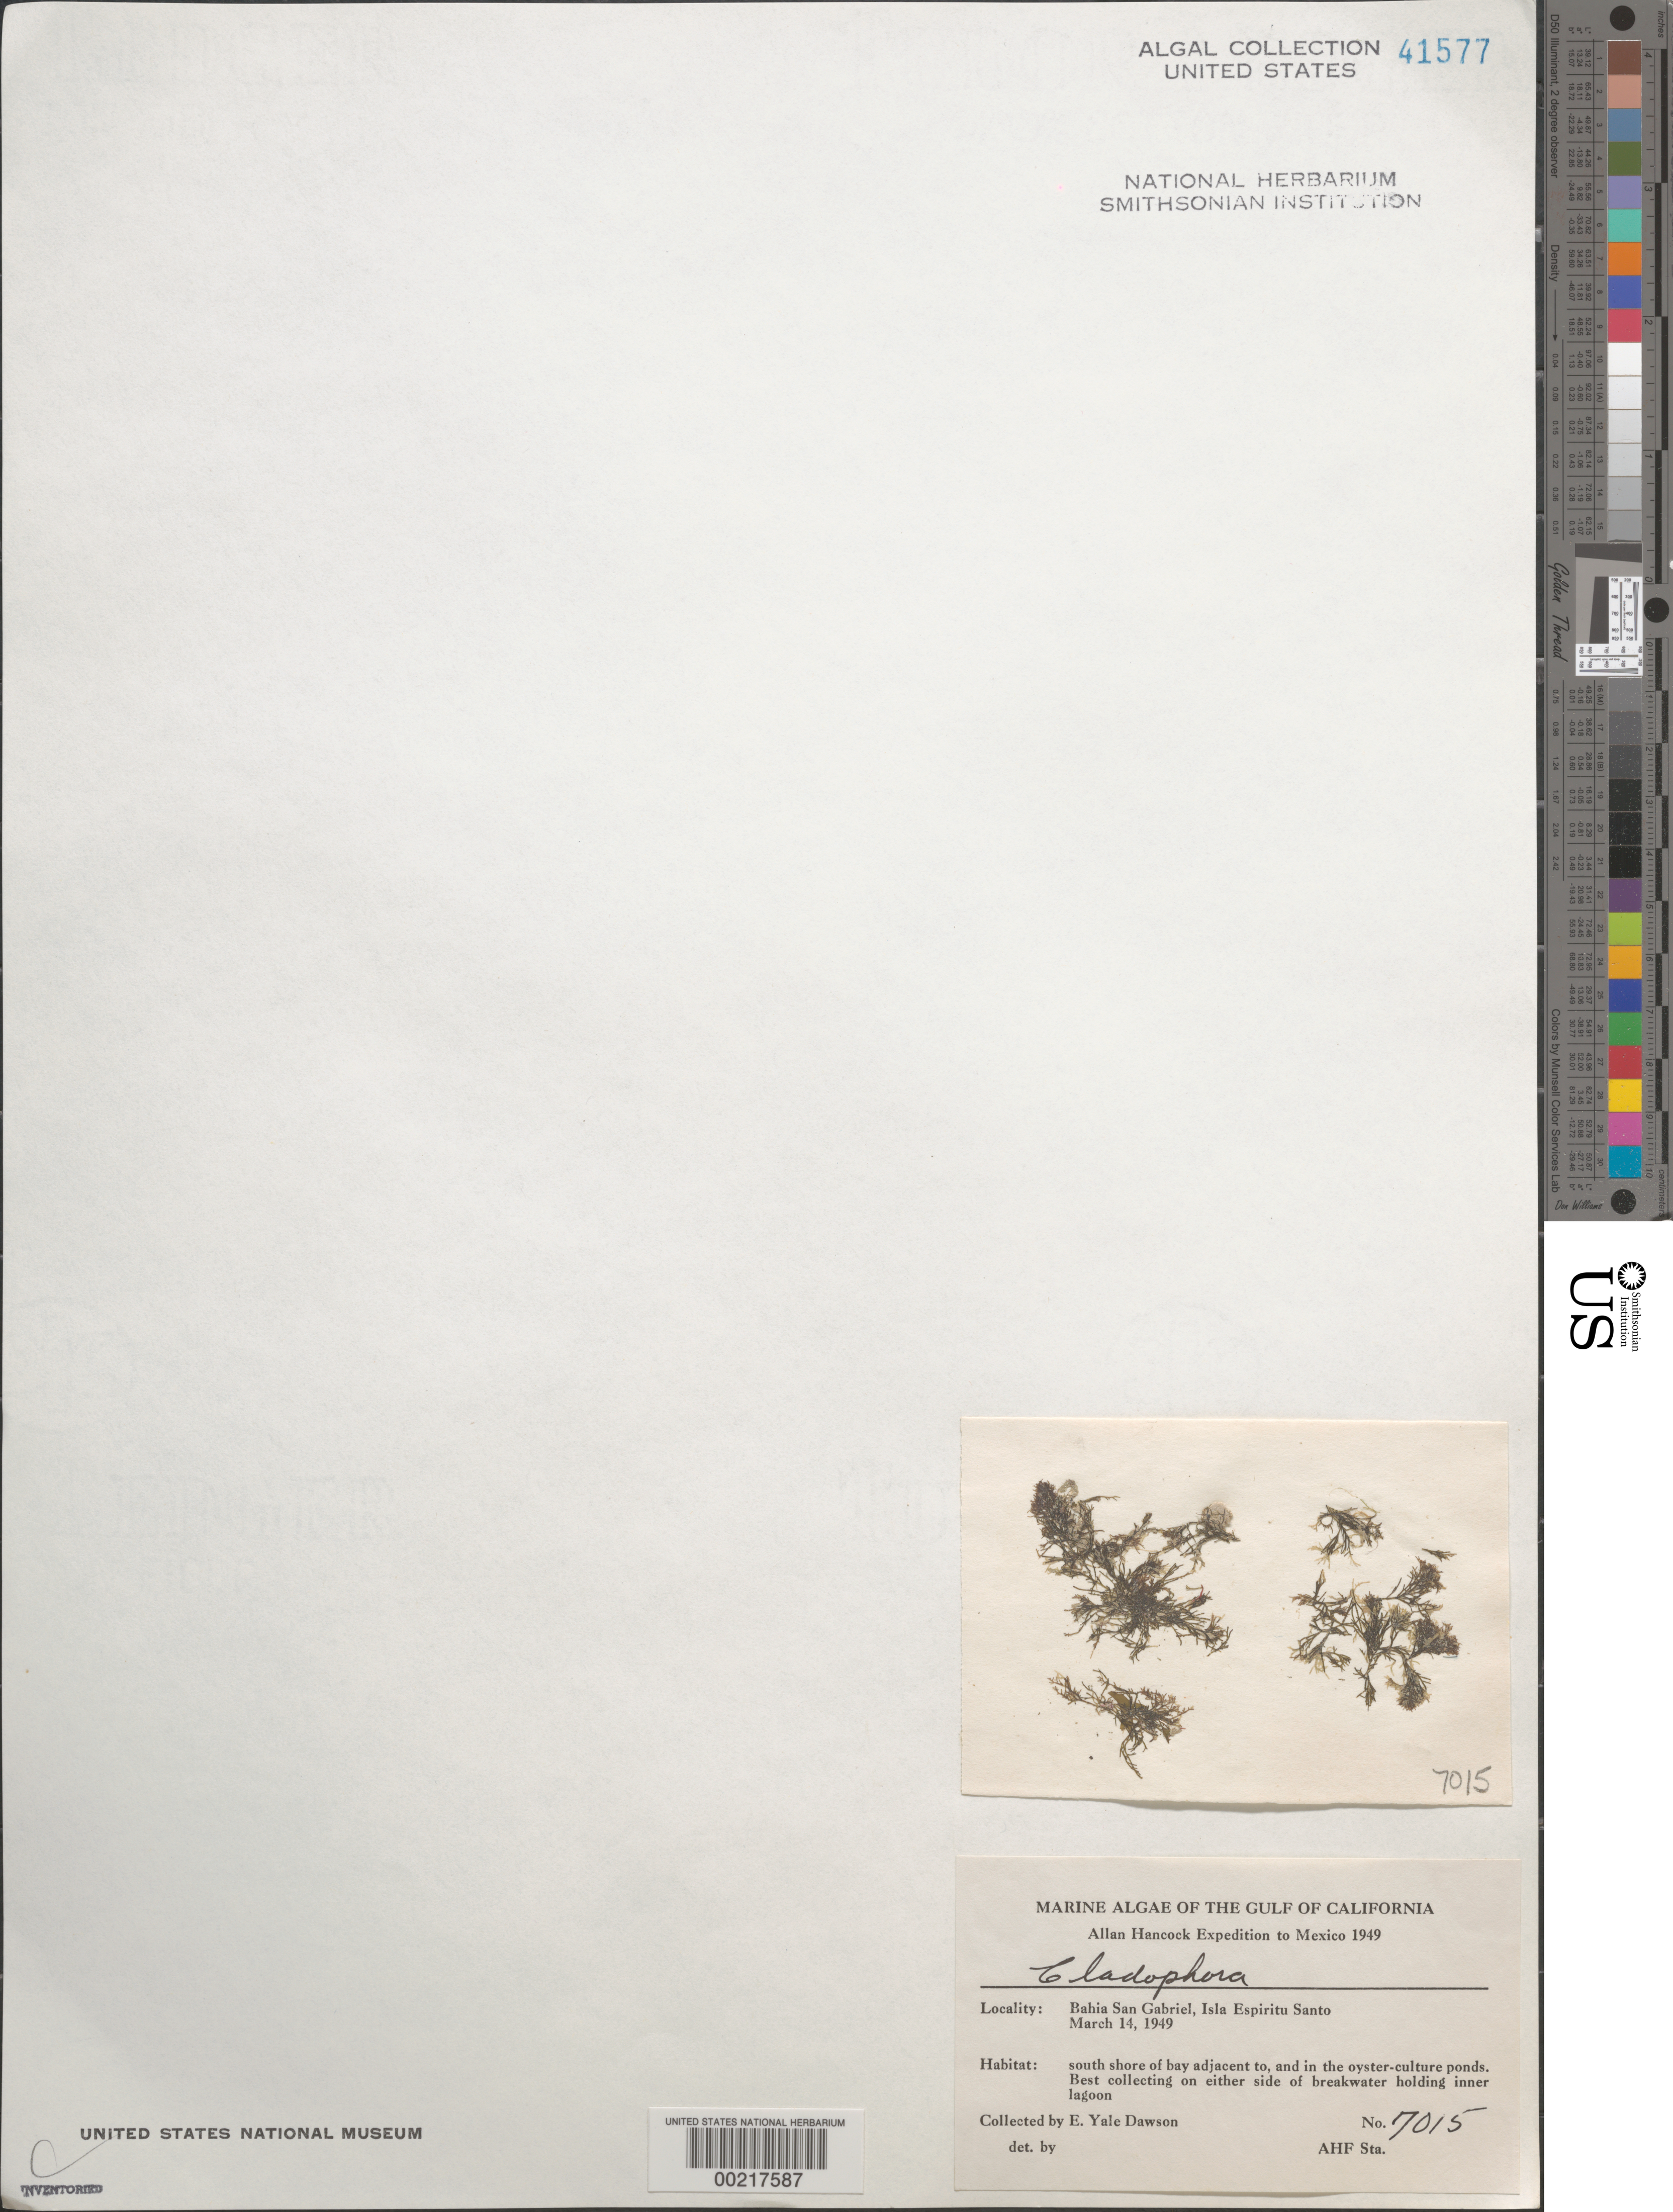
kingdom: Plantae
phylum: Chlorophyta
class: Ulvophyceae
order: Cladophorales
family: Cladophoraceae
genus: Cladophora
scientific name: Cladophora sp.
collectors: E. Y. Dawson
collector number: EYD 7015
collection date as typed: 14 Mar 1949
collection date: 1949-03-14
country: Mexico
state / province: Baja California Sur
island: Isla Espiritu Santo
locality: Bahia San Gabriel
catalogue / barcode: US 41577